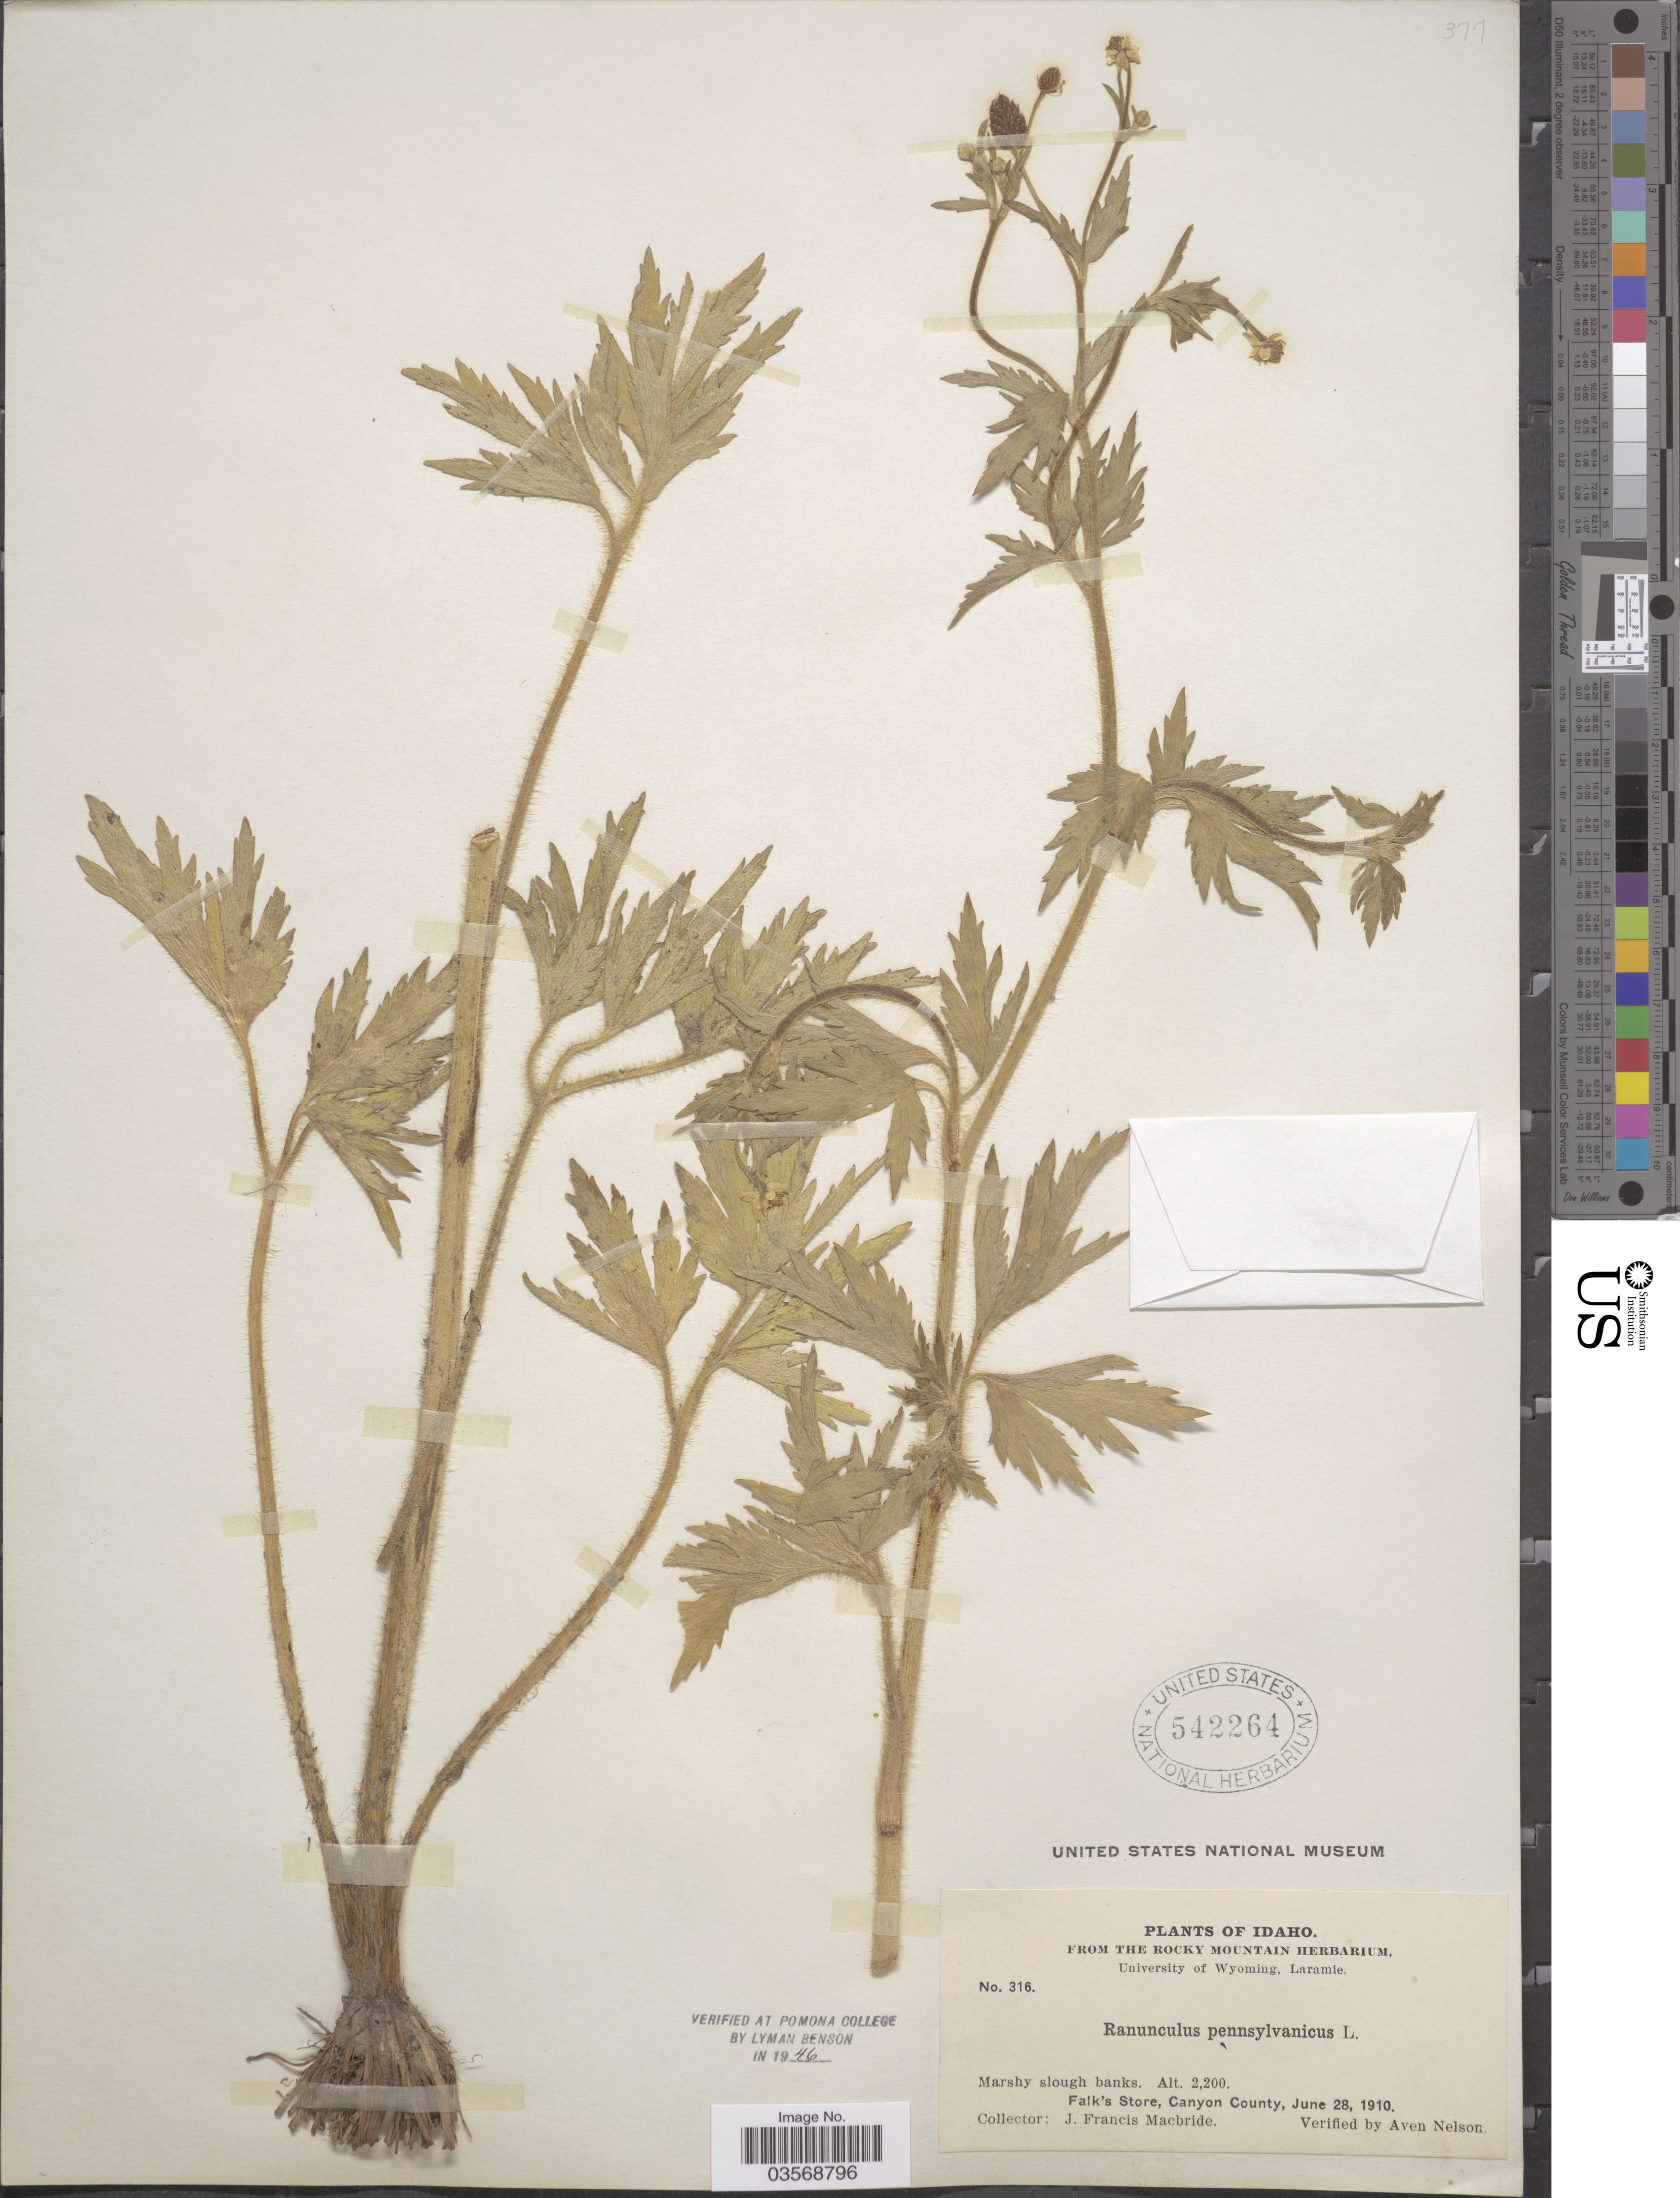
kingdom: Plantae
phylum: Tracheophyta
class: Magnoliopsida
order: Ranunculales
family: Ranunculaceae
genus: Ranunculus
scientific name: Ranunculus pensylvanicus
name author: L. f.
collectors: J. F. Macbride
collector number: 316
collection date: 1910-06-28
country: United States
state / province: Idaho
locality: Falk's Store, Canyon County.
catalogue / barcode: US 542264